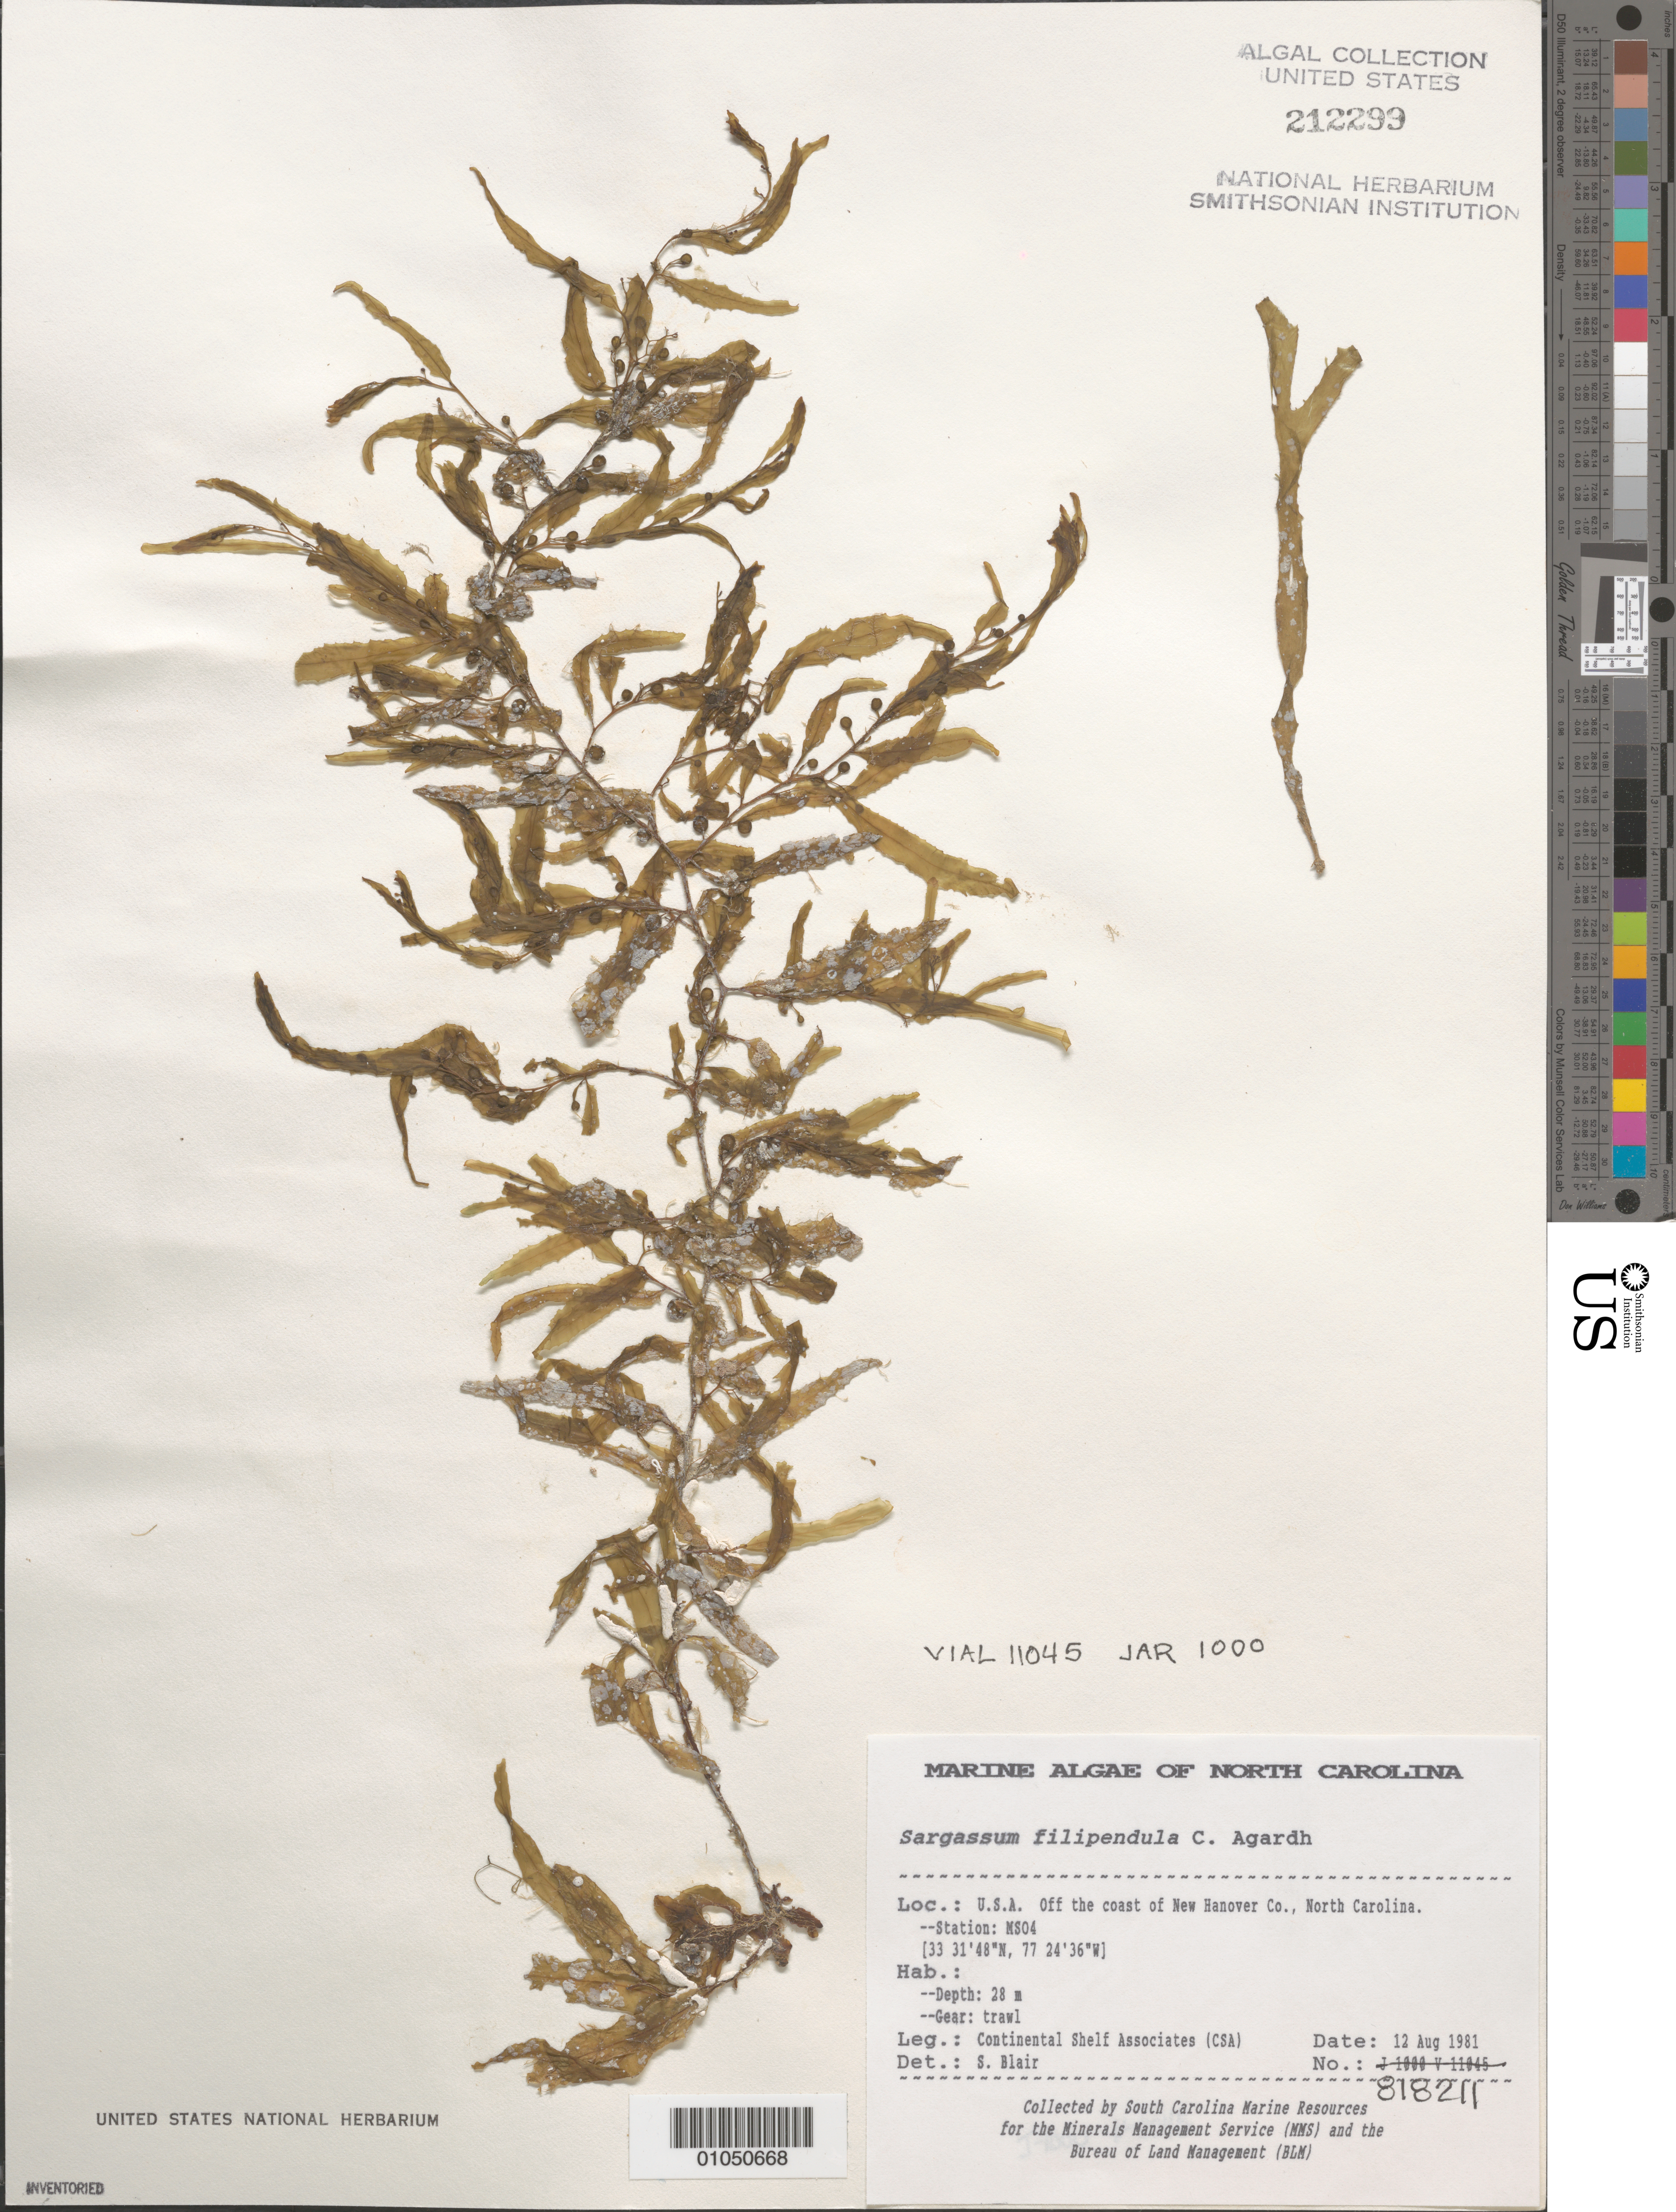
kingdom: Chromista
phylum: Ochrophyta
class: Phaeophyceae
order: Fucales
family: Sargassaceae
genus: Sargassum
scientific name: Sargassum filipendula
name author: C. Agardh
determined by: Blair, S. M.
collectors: Continental Shelf Associates for the MMS/BLM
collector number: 818211 Station MS04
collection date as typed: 12 Aug 1981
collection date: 1981-08-12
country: United States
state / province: North Carolina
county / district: New Hanover County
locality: Off coast of New Hanover County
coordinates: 33 31'48"N, 77 24'36"W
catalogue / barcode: US 212299